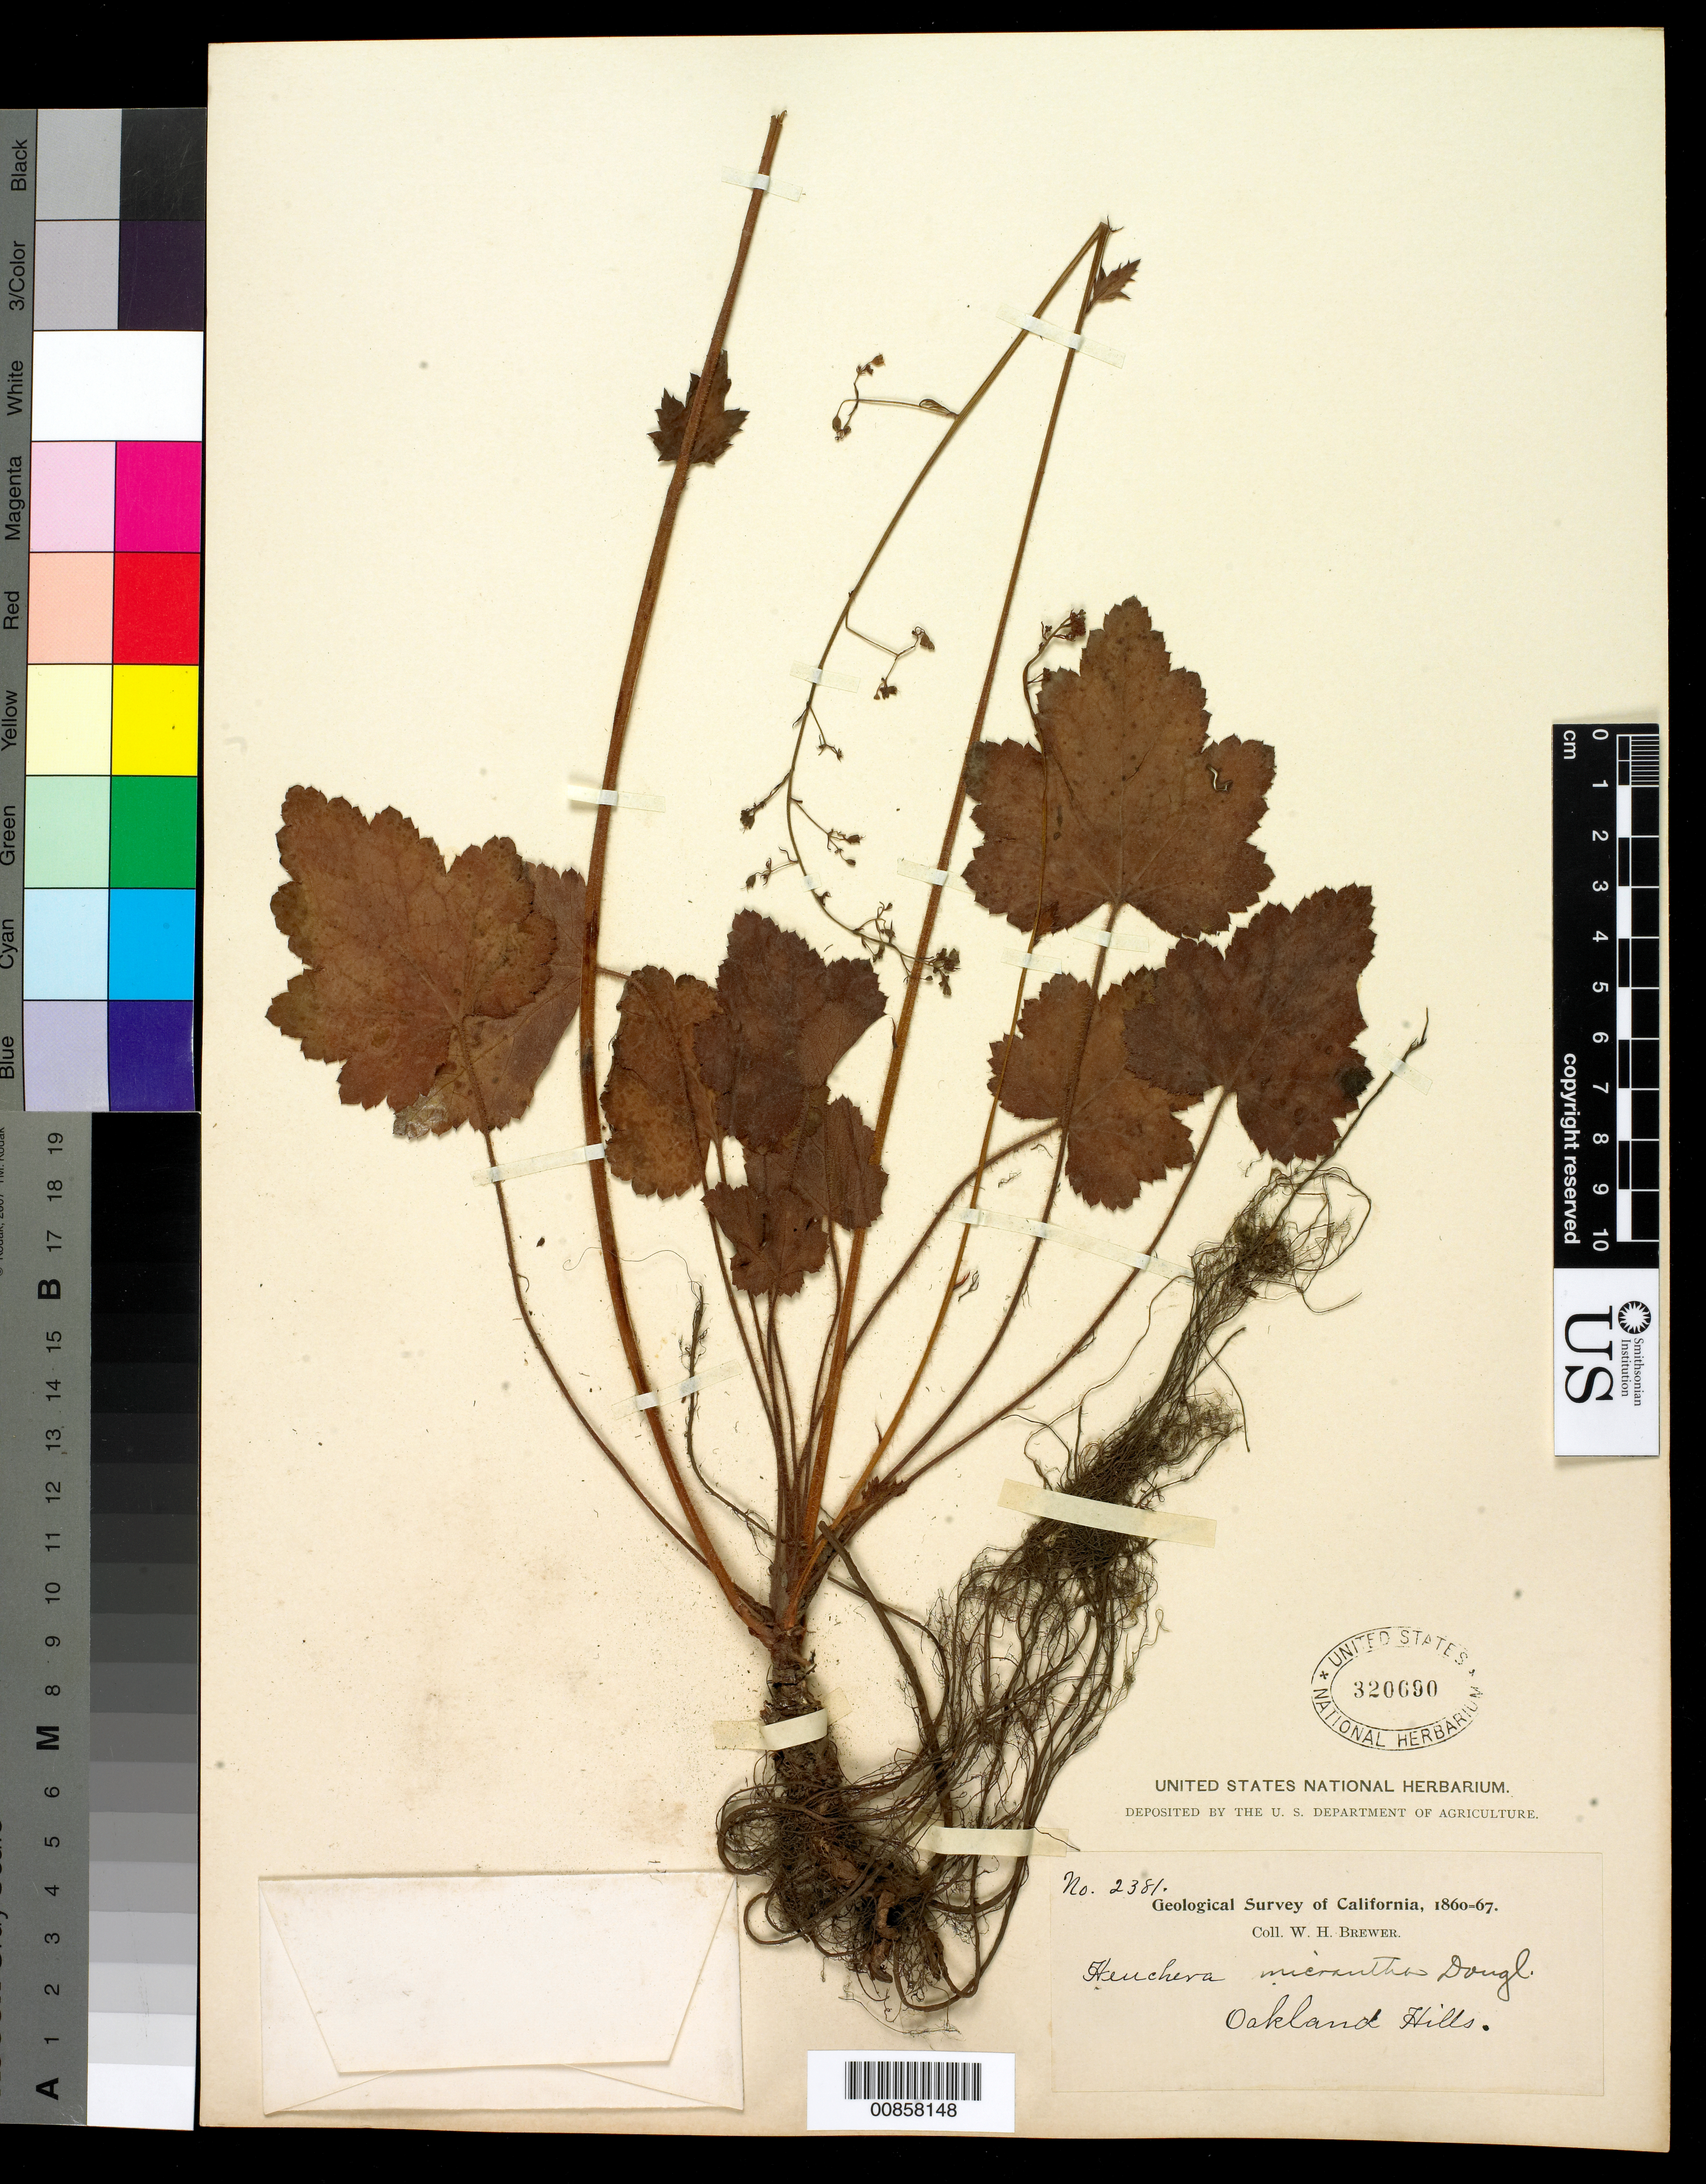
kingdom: Plantae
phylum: Tracheophyta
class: Magnoliopsida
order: Saxifragales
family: Saxifragaceae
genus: Heuchera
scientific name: Heuchera micrantha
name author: Douglas ex Lindl.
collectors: W. H. Brewer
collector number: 2381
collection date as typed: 1860 to -- --- 1867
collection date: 1860/1867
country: United States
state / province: California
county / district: Alameda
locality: Oakland Hills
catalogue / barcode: US 320690